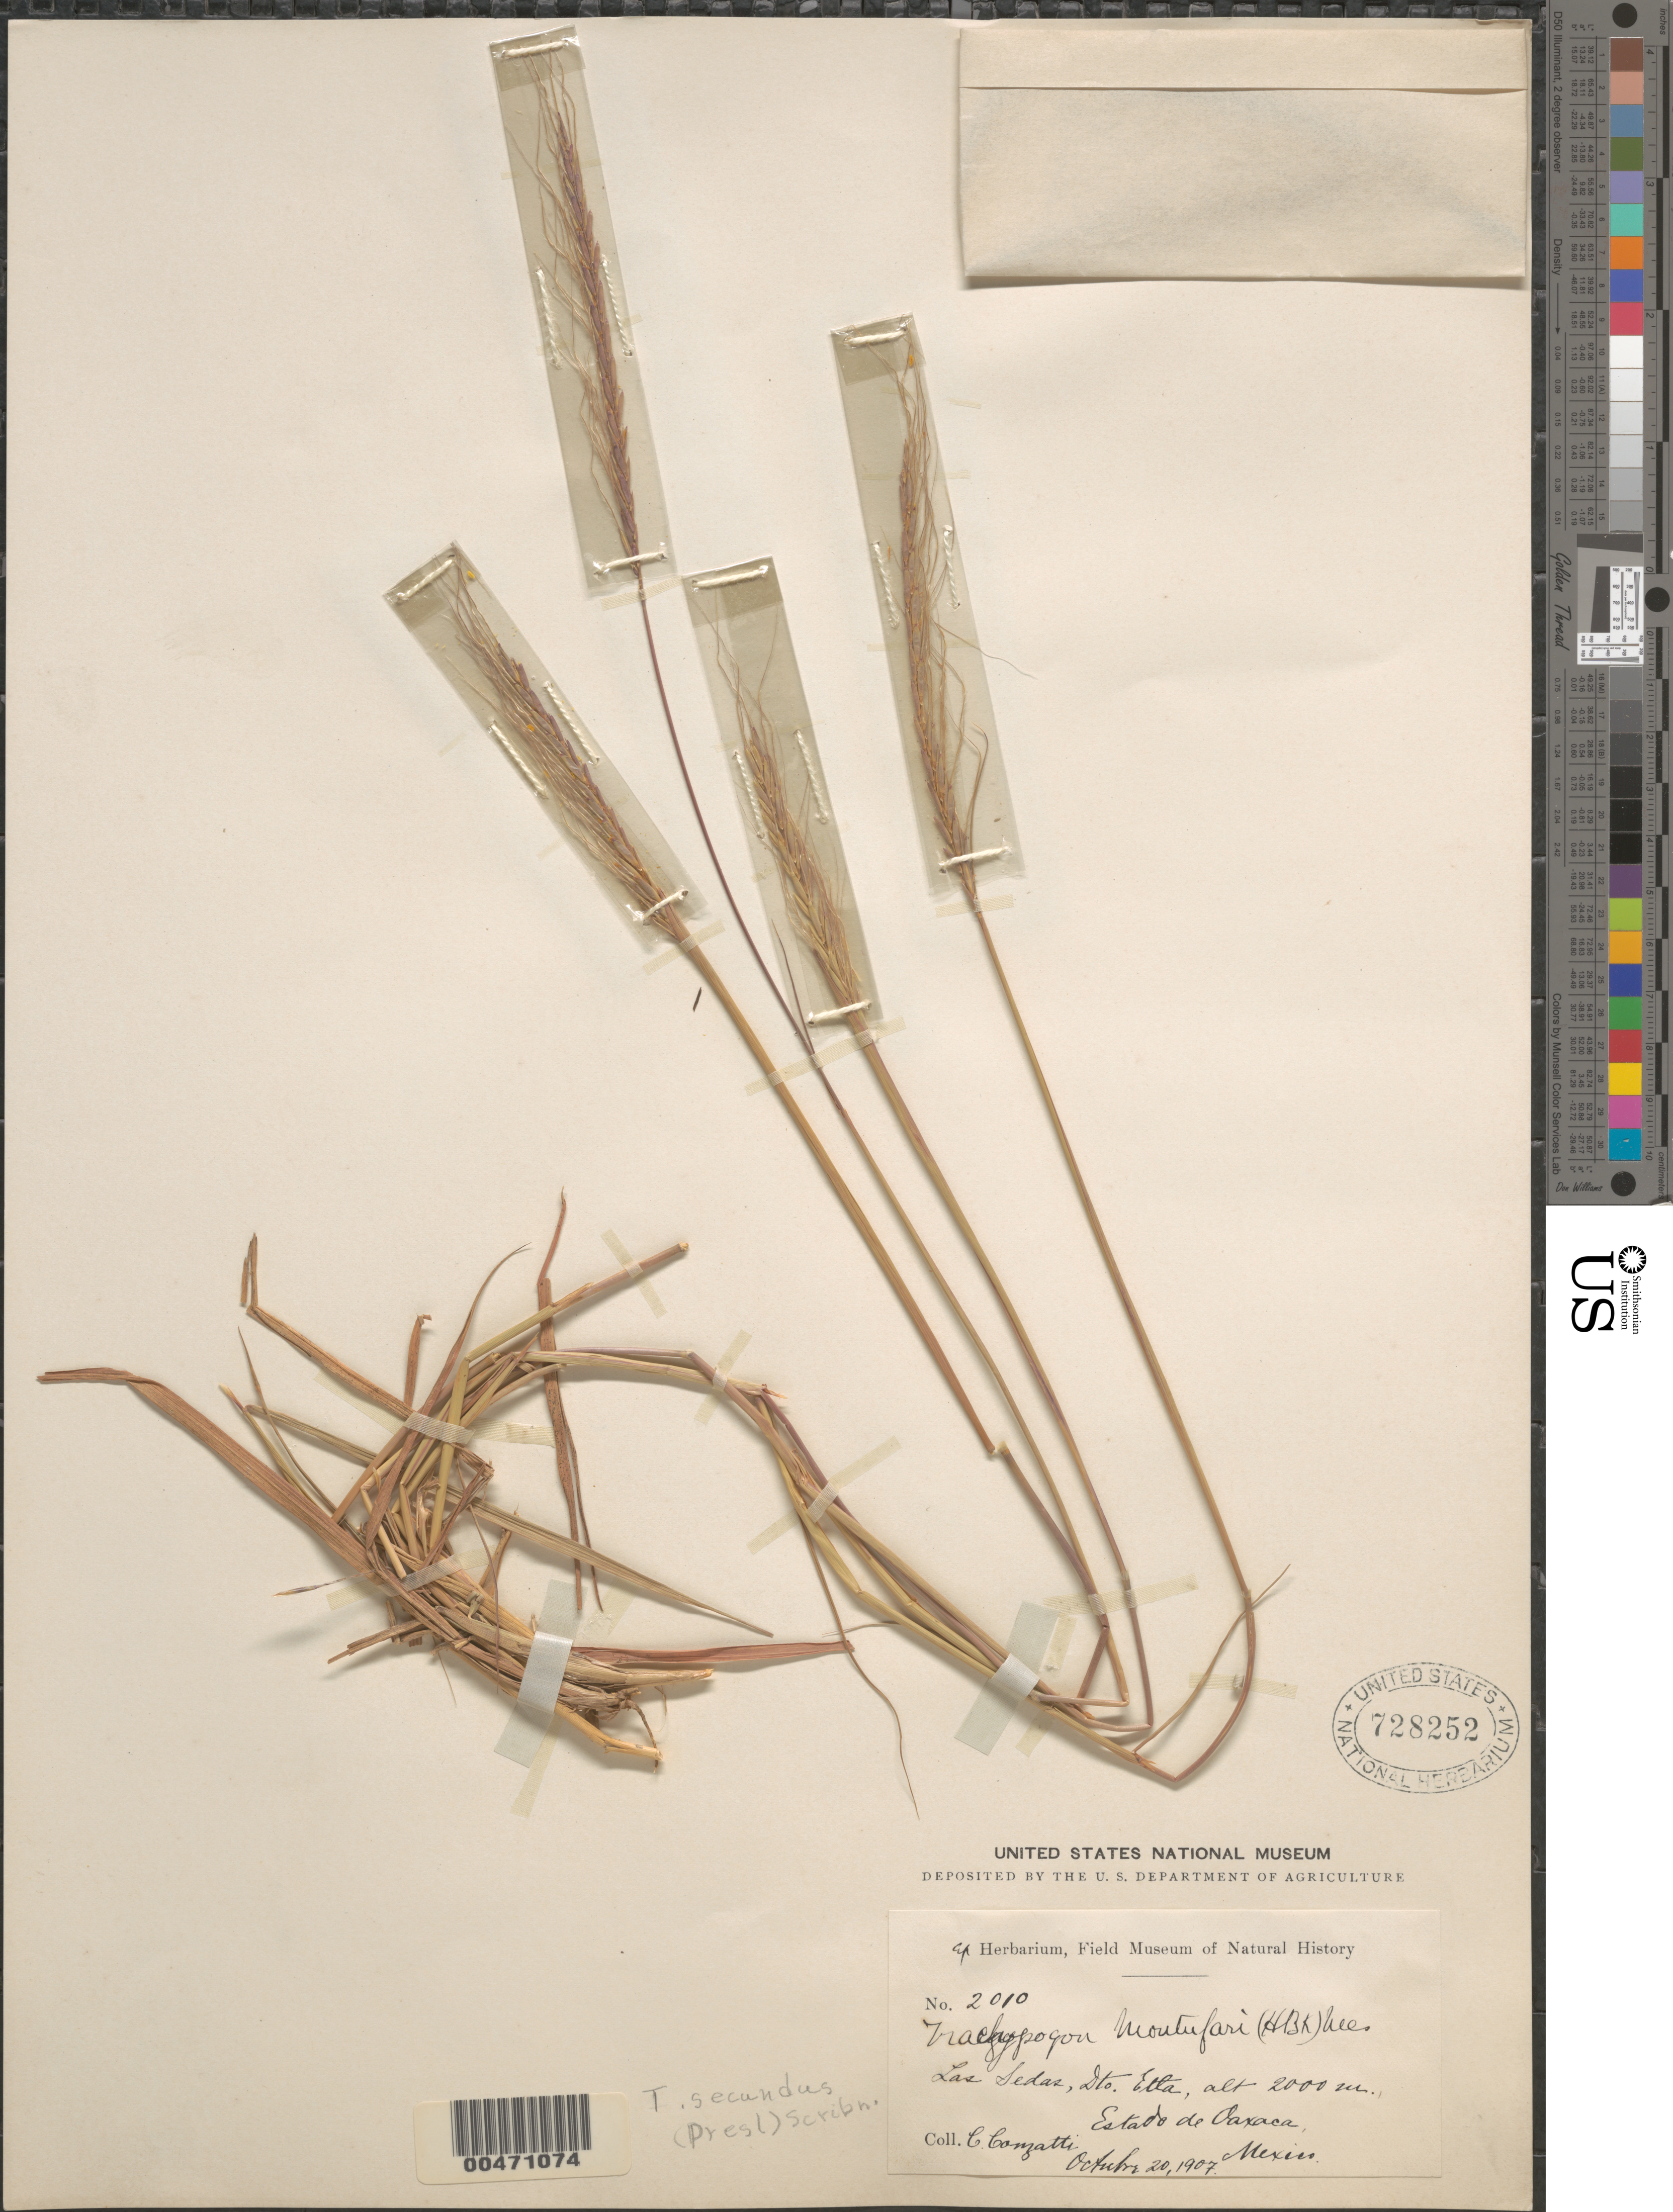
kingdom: Plantae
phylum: Tracheophyta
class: Liliopsida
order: Poales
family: Poaceae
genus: Trachypogon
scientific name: Trachypogon sp.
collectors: C. Conzatti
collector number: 2010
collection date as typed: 20 Oct 1907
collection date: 1907-10-20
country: Mexico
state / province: Oaxaca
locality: Las Sedas, Dist Elta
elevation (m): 2000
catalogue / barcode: US 728252